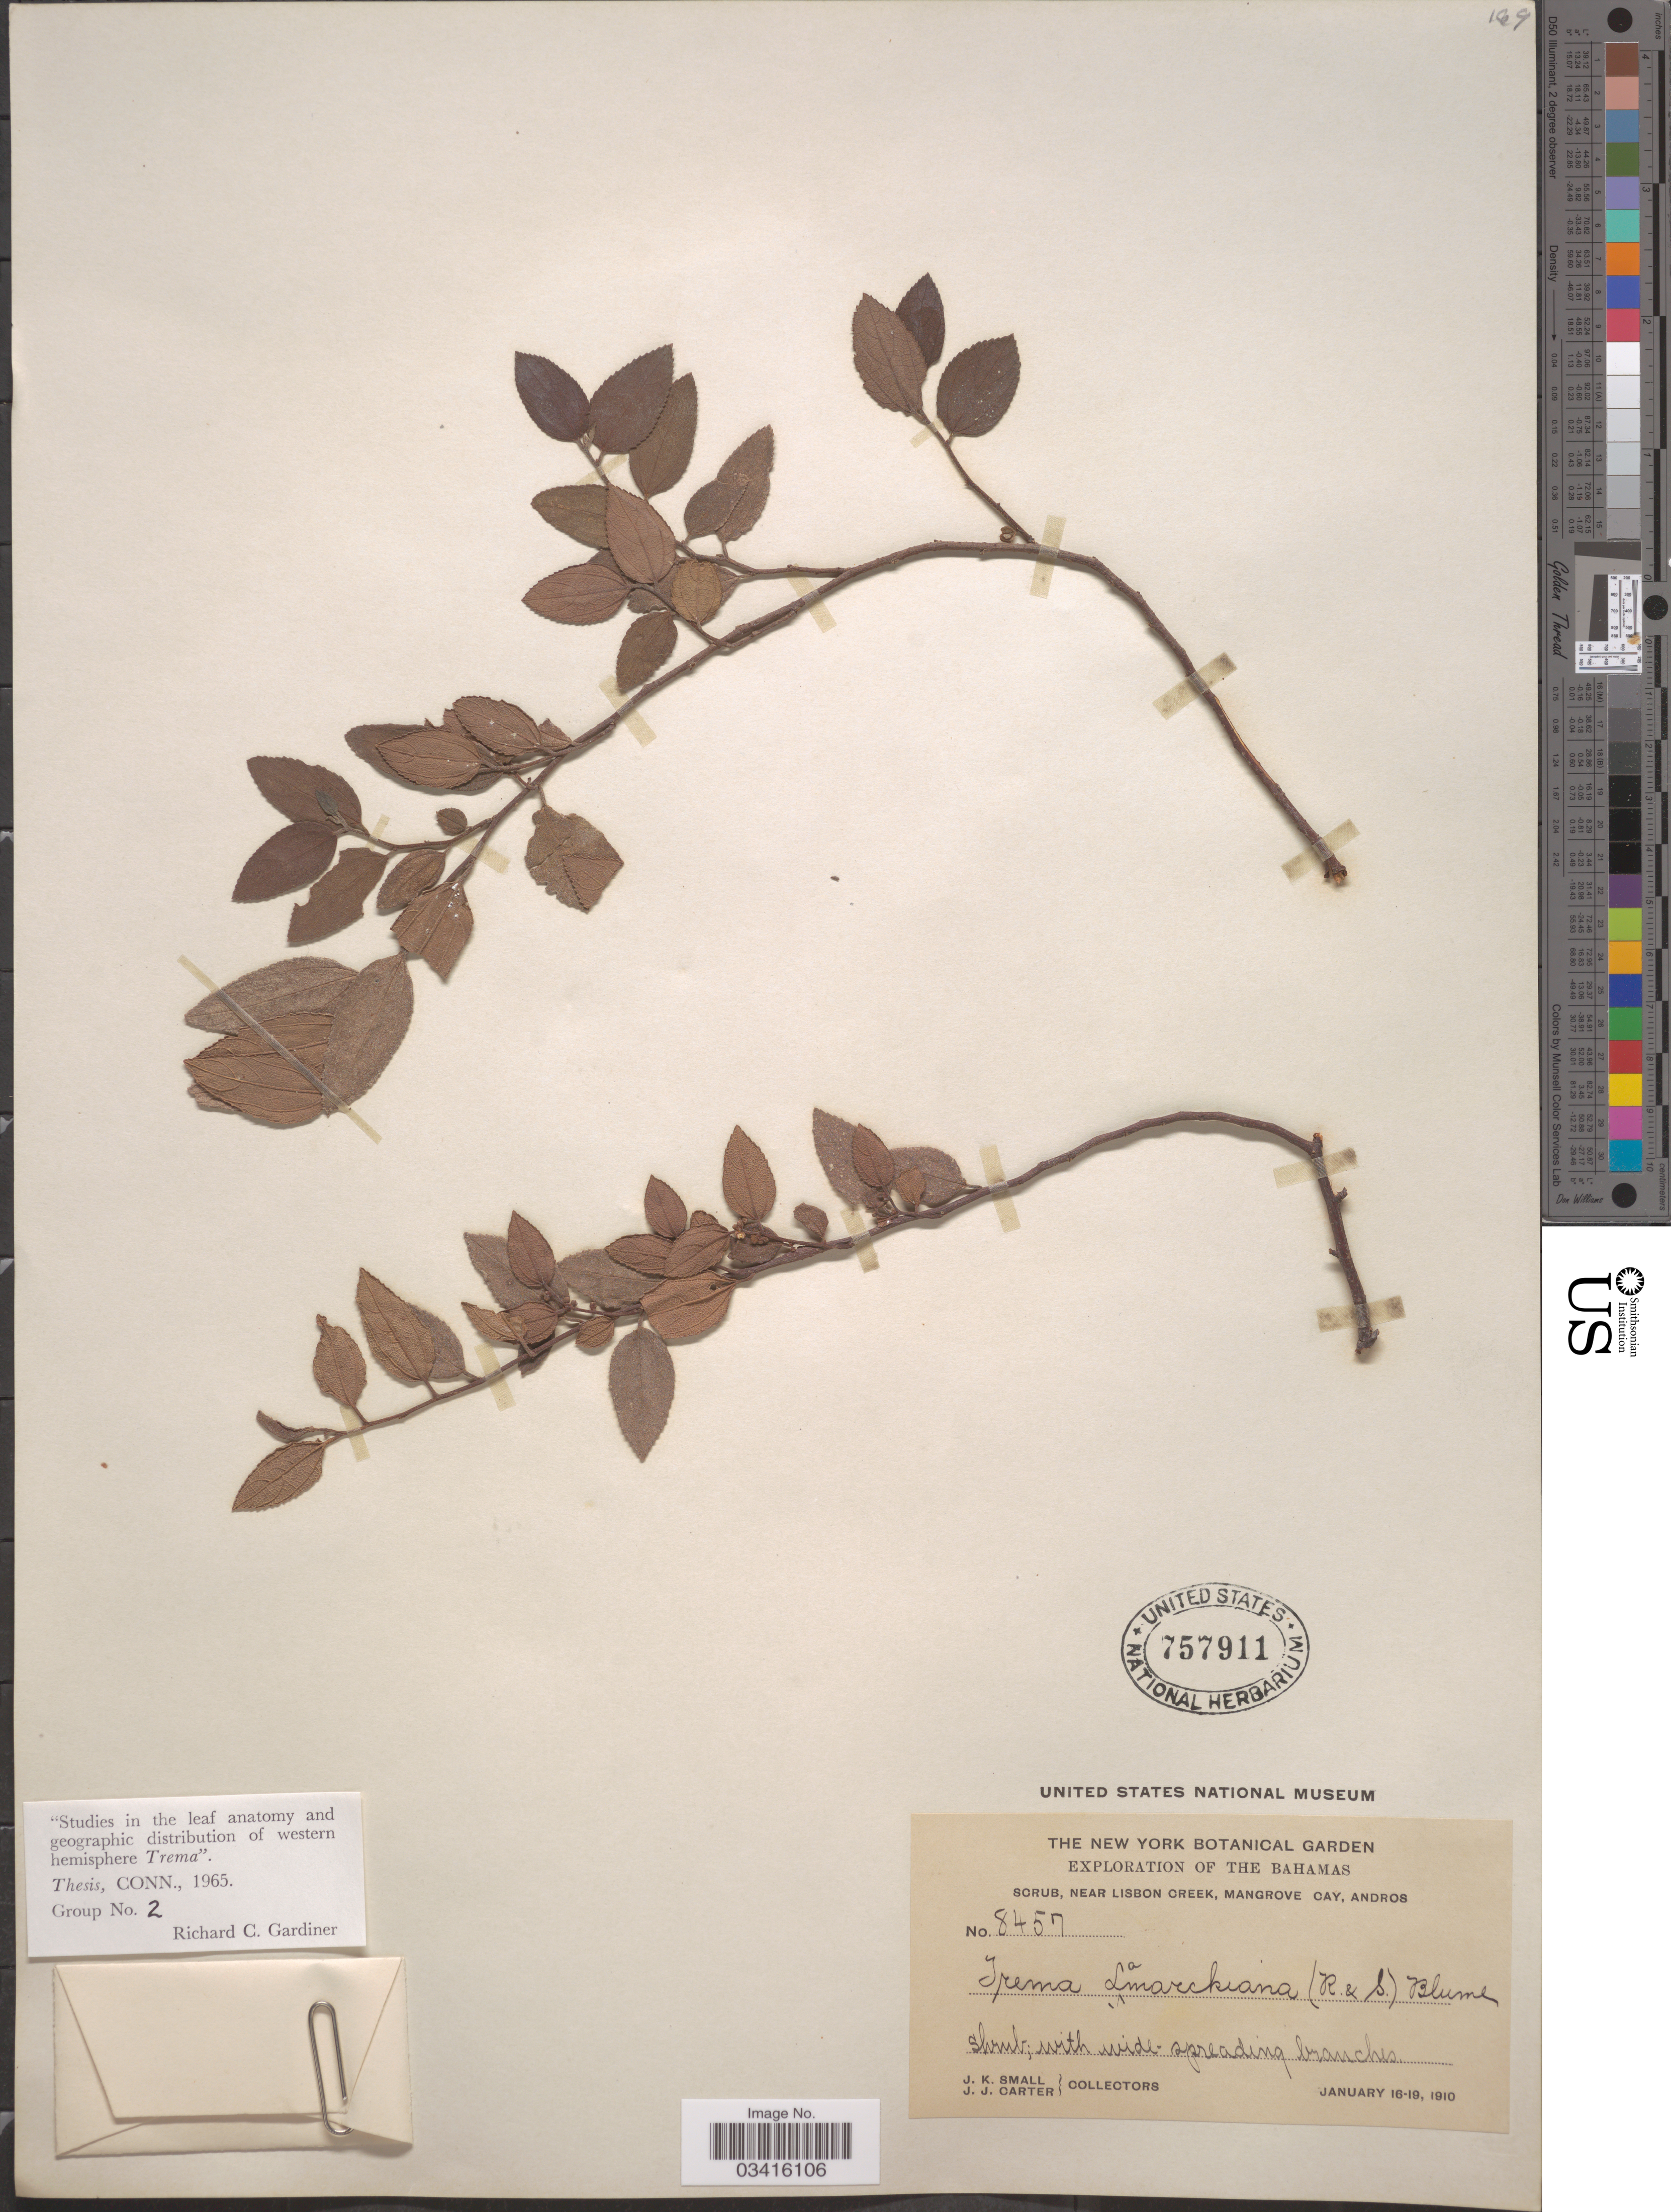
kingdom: Plantae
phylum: Tracheophyta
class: Magnoliopsida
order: Rosales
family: Cannabaceae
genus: Trema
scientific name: Trema lamarckianum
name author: (Schult.) Blume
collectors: J. K. Small & J. Carter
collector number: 8457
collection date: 1910-01-16/1910-01-19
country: Bahamas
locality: Near Lisbon Creek, Mangrove Cay, Andros.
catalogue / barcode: US 757911